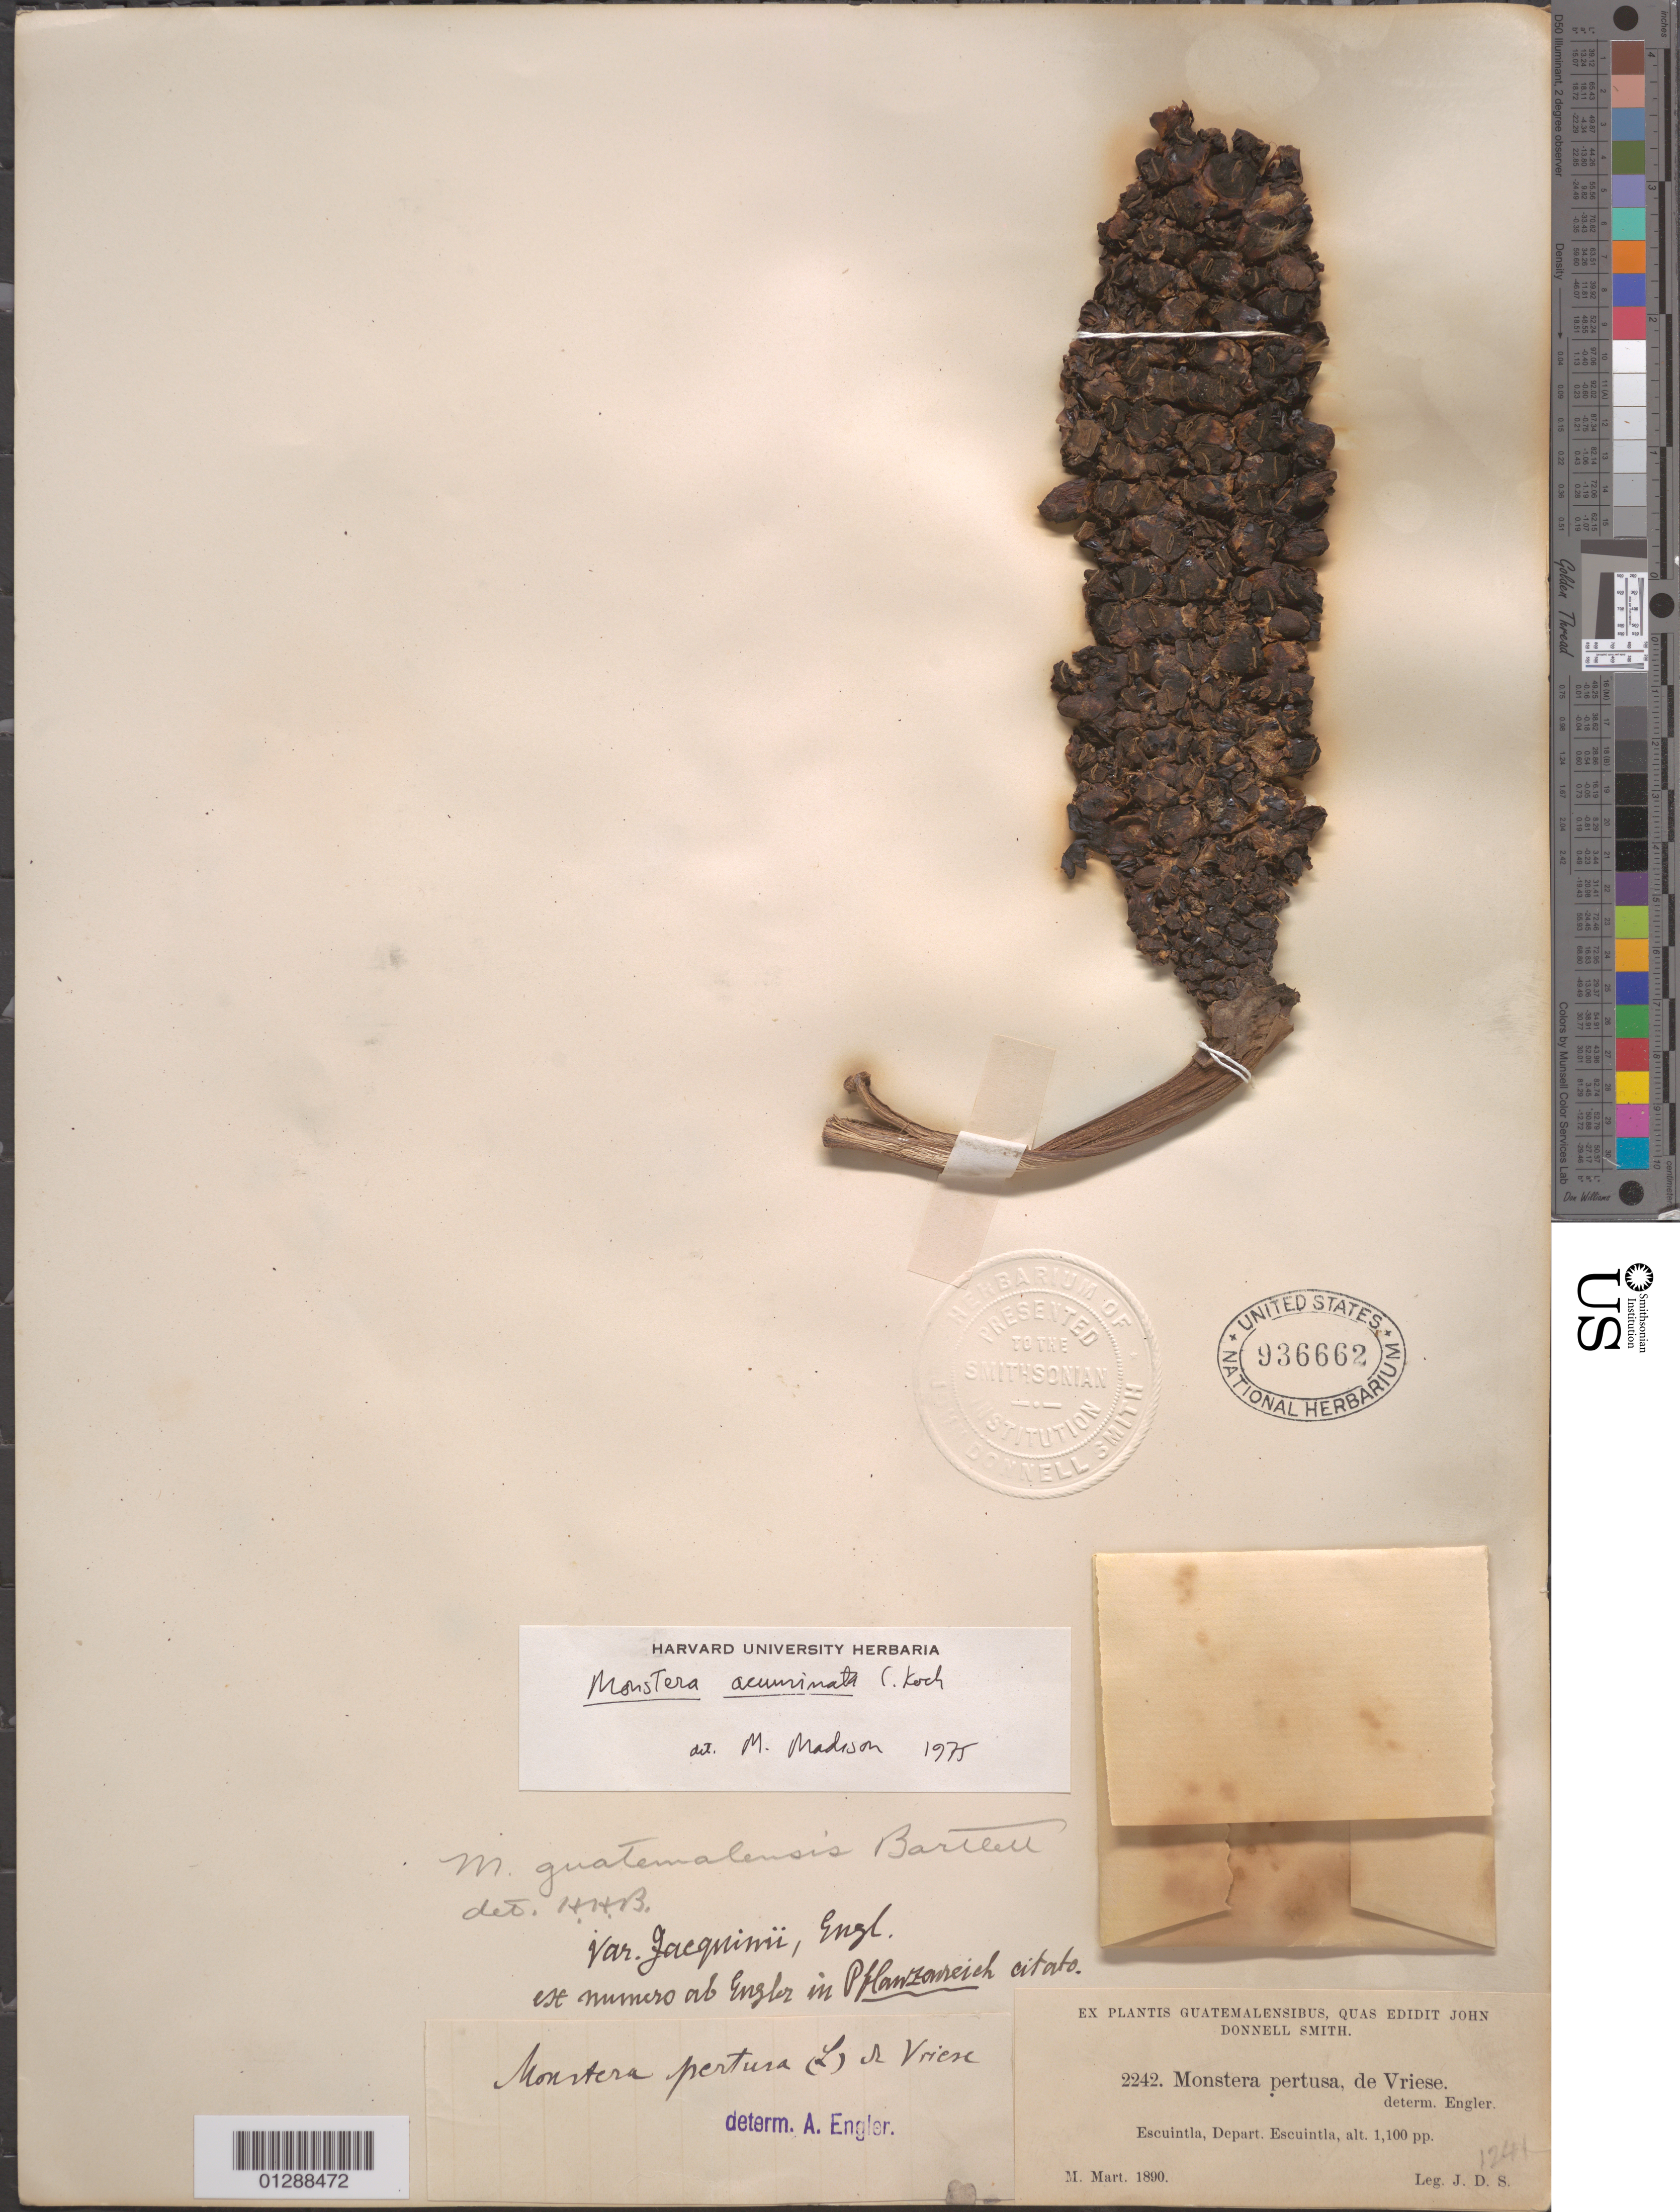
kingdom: Plantae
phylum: Tracheophyta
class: Liliopsida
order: Alismatales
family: Araceae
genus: Monstera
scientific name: Monstera acuminata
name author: K. Koch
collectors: J. Donnell Smith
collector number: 2242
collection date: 1890-03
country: Guatemala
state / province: Escuintla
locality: Escuintla, Depart. Escuintla.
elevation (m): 335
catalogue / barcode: US 936662